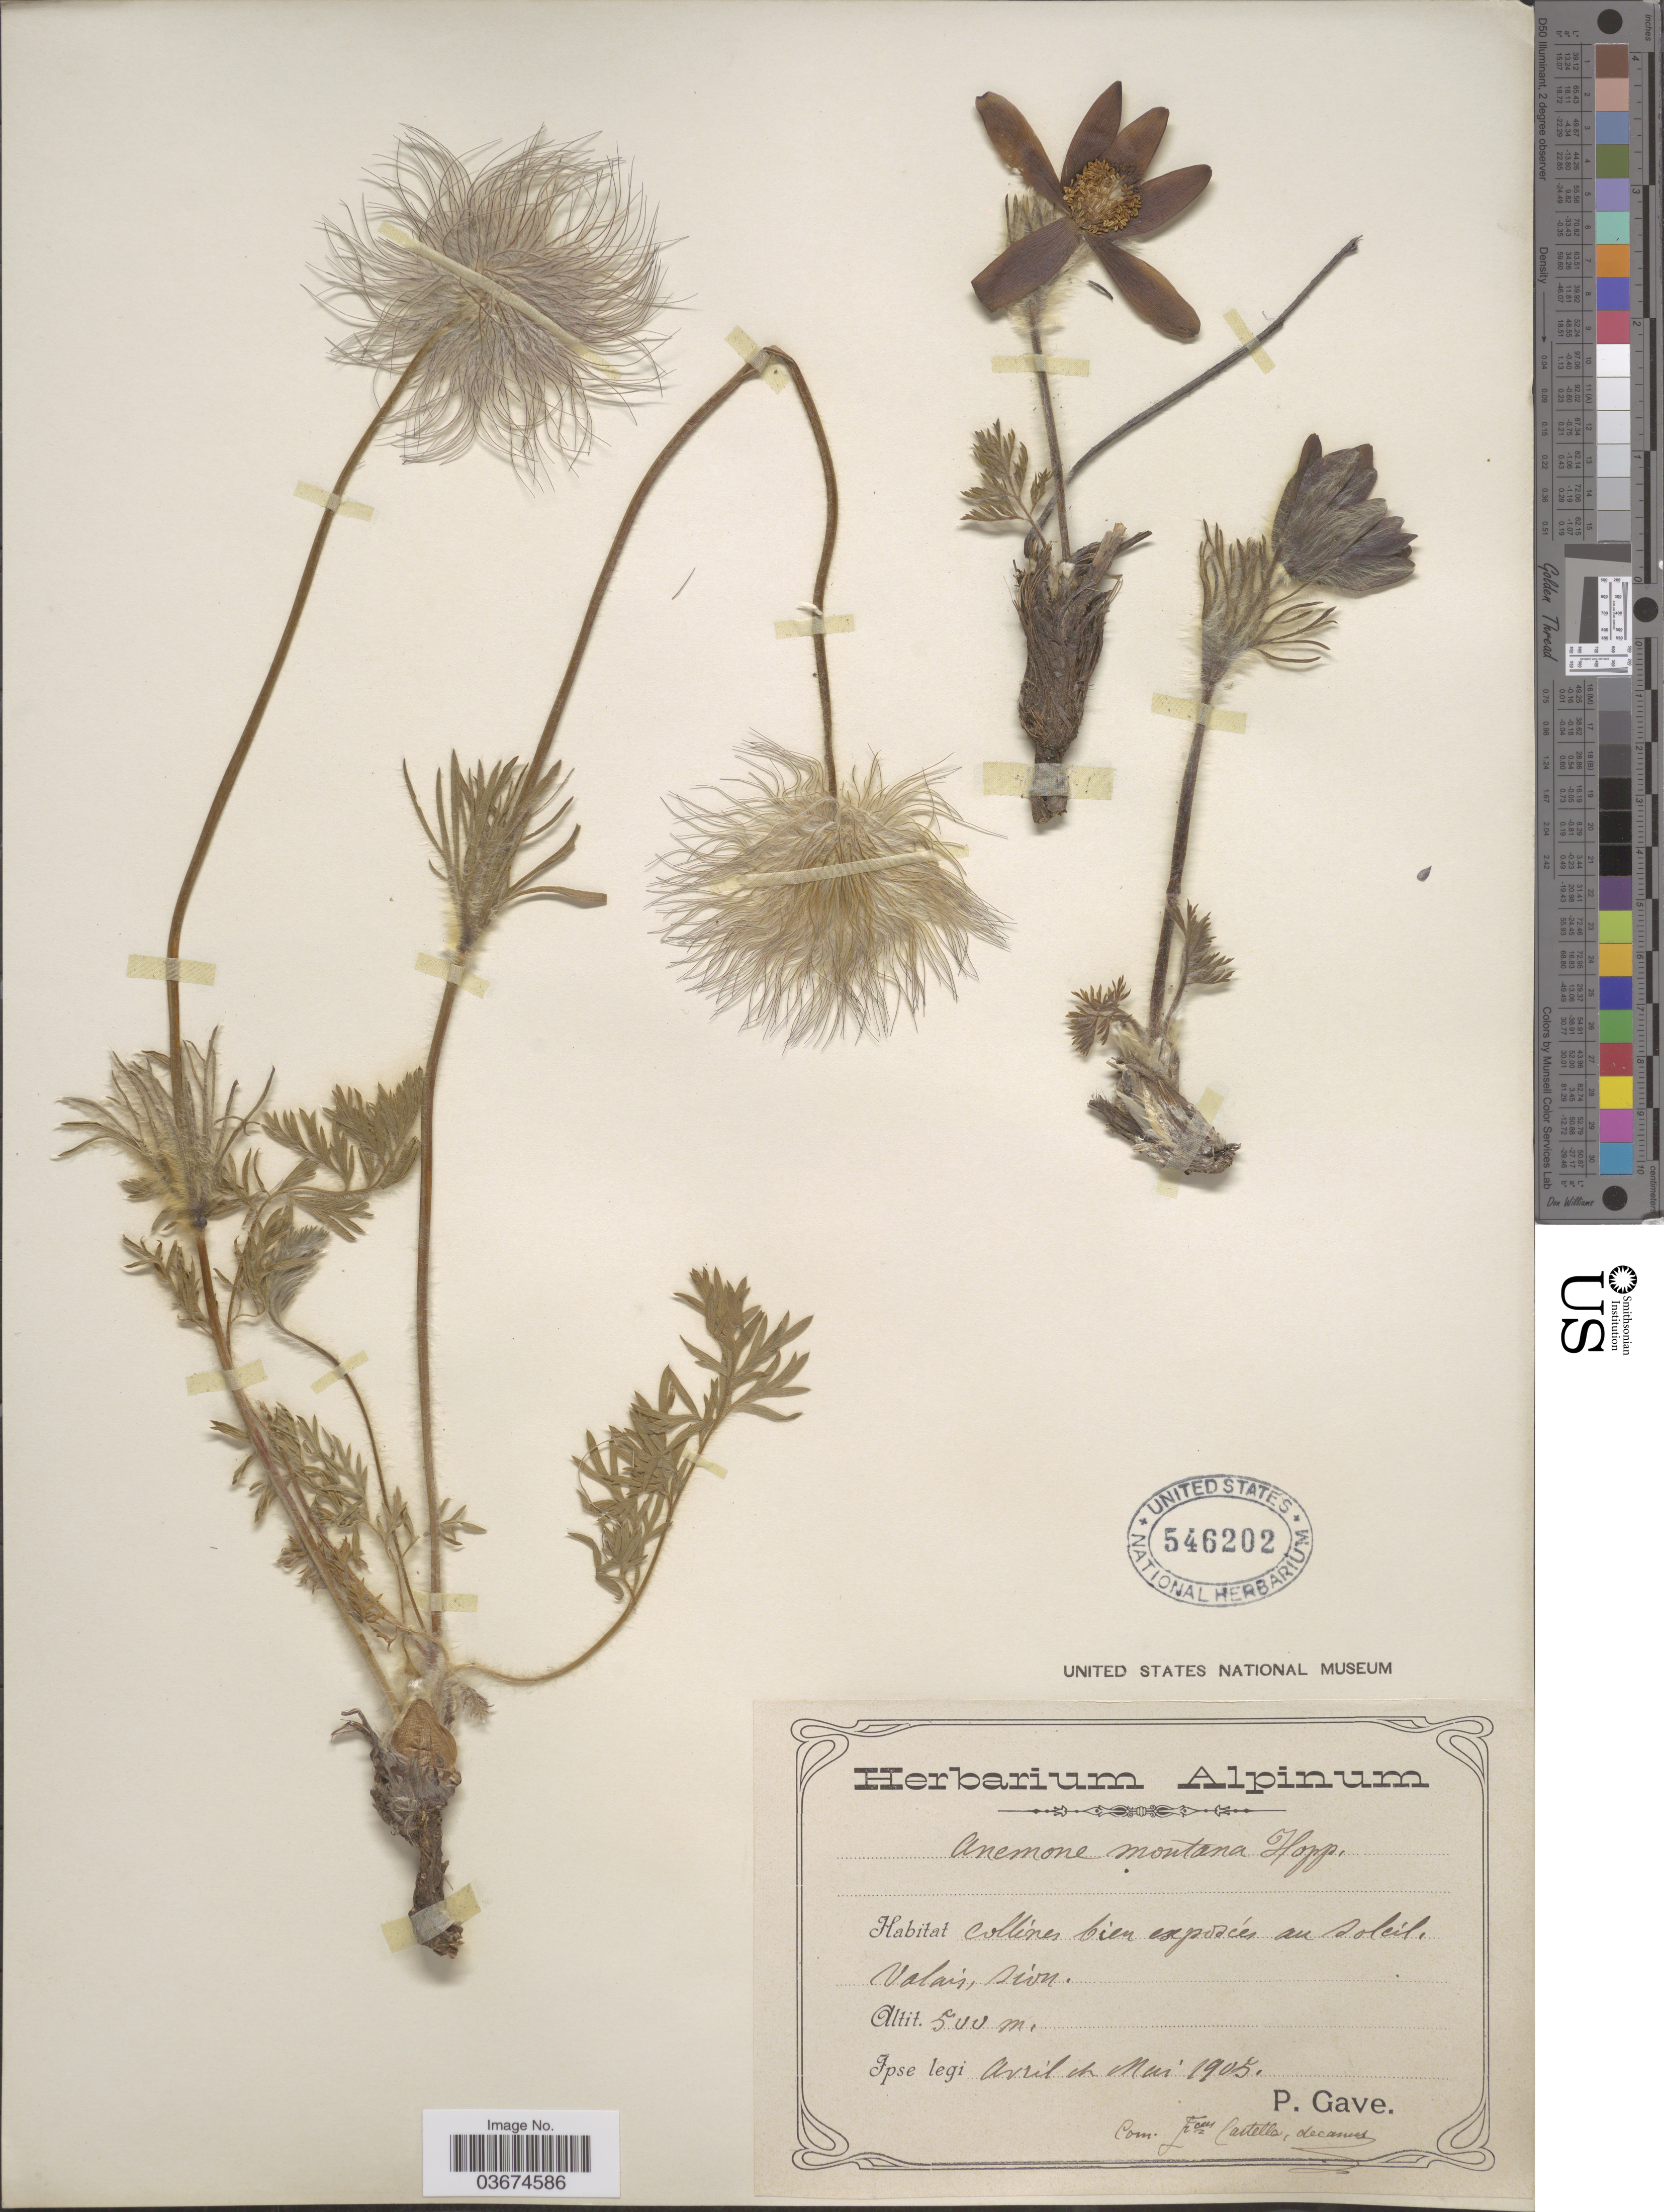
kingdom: Plantae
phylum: Tracheophyta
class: Magnoliopsida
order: Ranunculales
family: Ranunculaceae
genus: Pulsatilla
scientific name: Pulsatilla montana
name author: Rchb.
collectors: P. Gave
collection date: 1905-04/1905-05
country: Switzerland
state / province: Valais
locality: Collines bien exposées au Soleil.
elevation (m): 500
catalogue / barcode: US 546202